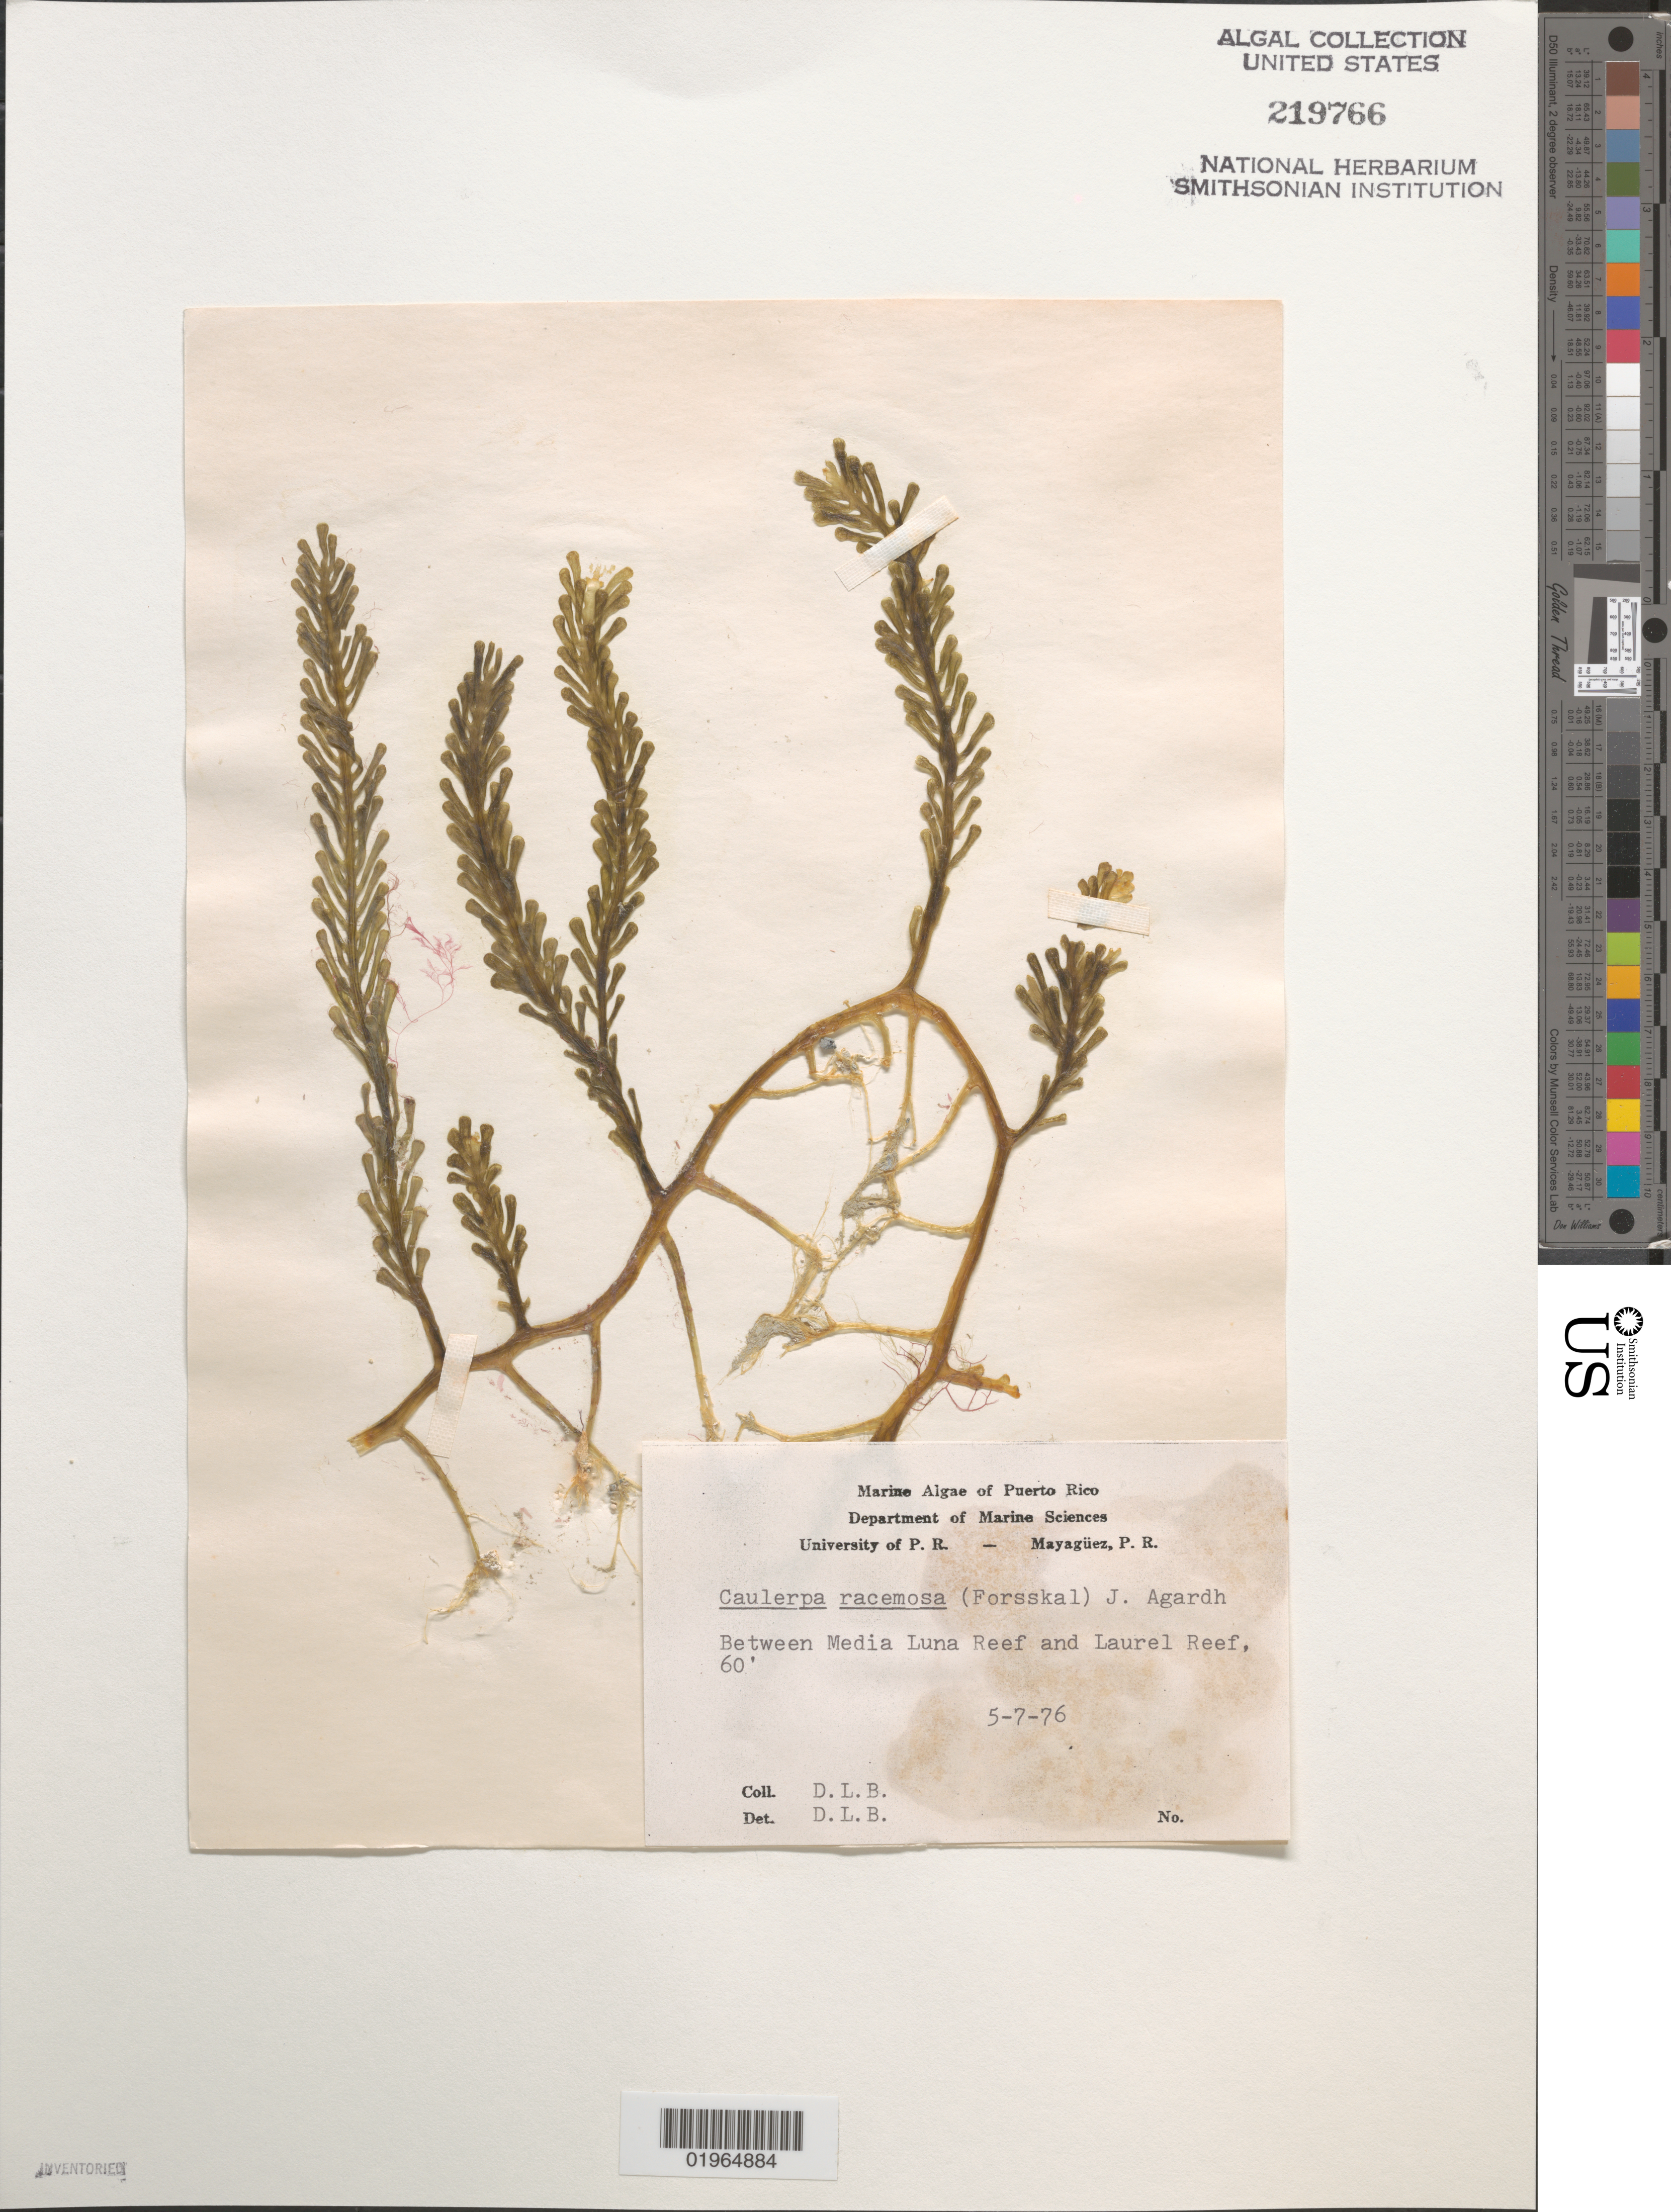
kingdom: Plantae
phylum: Chlorophyta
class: Ulvophyceae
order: Bryopsidales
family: Caulerpaceae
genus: Caulerpa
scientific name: Caulerpa racemosa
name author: (Forssk.) J. Agardh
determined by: Ballantine, D. L.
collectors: D.L. Ballantine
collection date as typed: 07 May 1976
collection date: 1976-05-07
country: Puerto Rico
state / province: Lajas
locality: Between Media Luna Reef and Laurel Reef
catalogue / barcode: US 219766